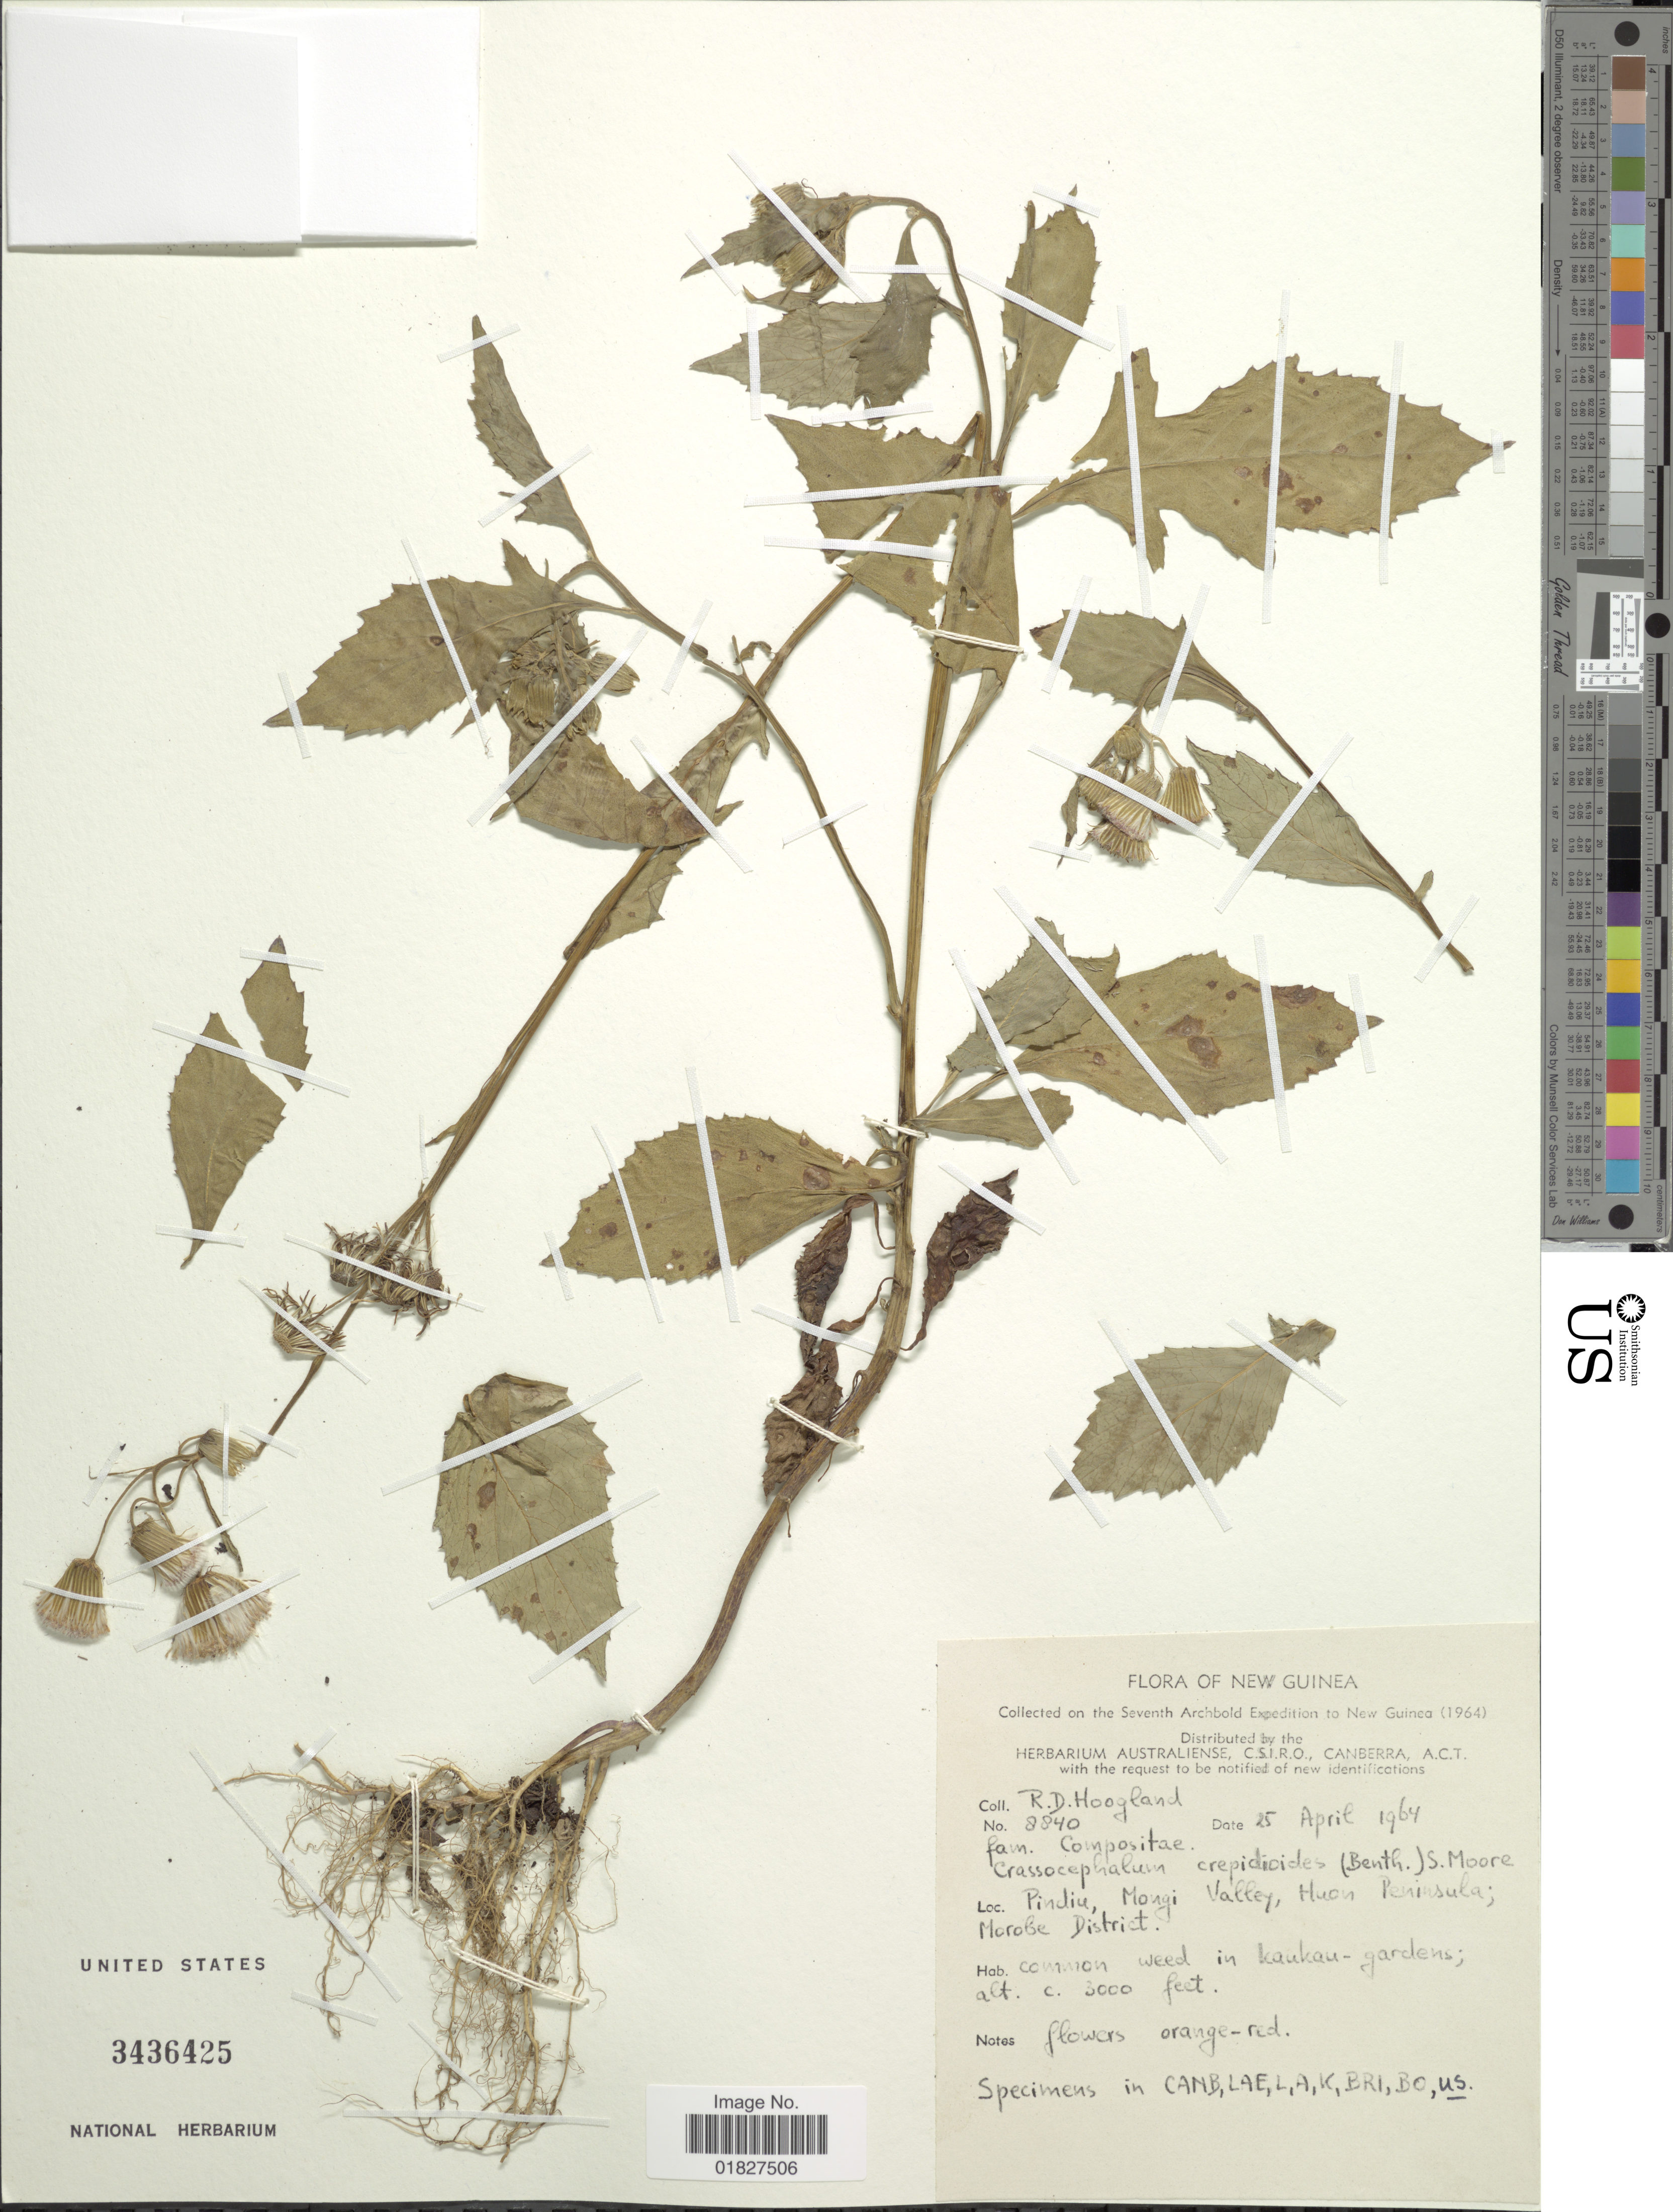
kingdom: Plantae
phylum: Tracheophyta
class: Magnoliopsida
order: Asterales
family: Asteraceae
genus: Crassocephalum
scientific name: Crassocephalum crepidioides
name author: (Benth.) S. Moore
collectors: R. D. Hoogland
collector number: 8840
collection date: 1964-04-25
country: Papua New Guinea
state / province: Morobe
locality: New Guinea, Pindiu, Mongi Valley, Huon Peninsula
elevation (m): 914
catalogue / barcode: US 3436425